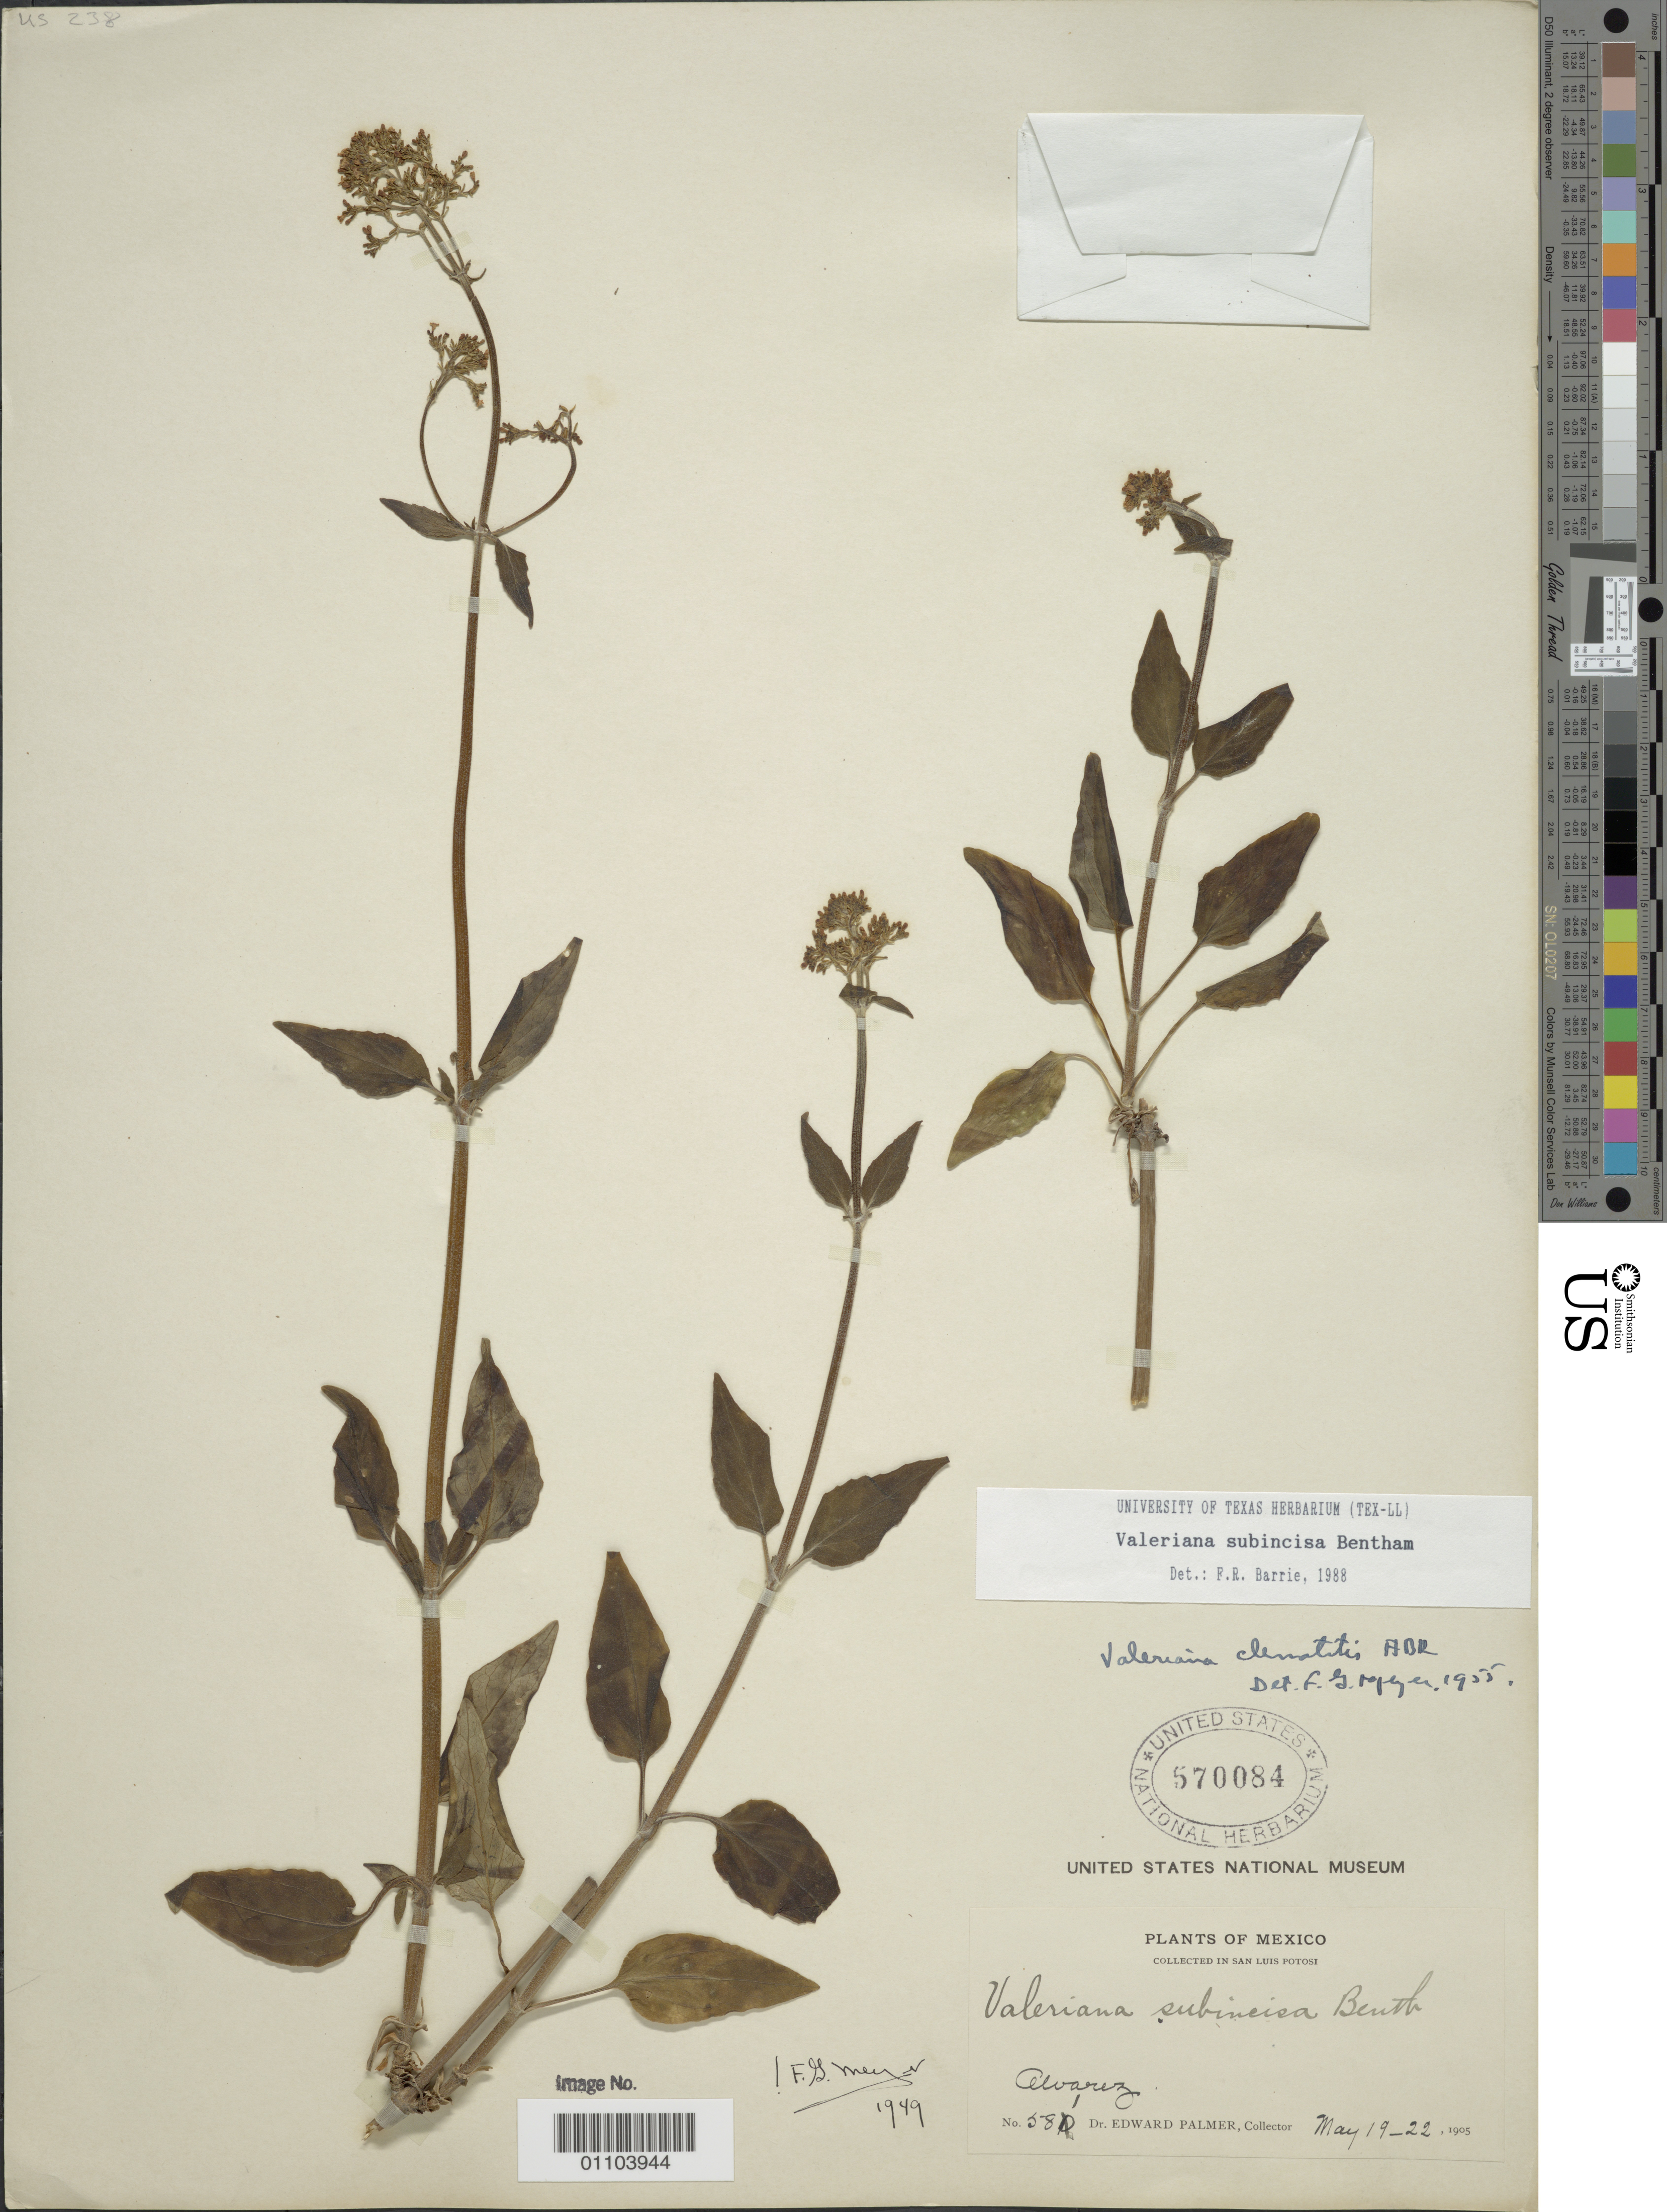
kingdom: Plantae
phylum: Tracheophyta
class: Magnoliopsida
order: Dipsacales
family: Caprifoliaceae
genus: Valeriana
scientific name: Valeriana subincisa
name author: Benth.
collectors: E. Palmer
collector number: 581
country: Mexico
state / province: San Luis Potosi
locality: Alverez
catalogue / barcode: US 570084